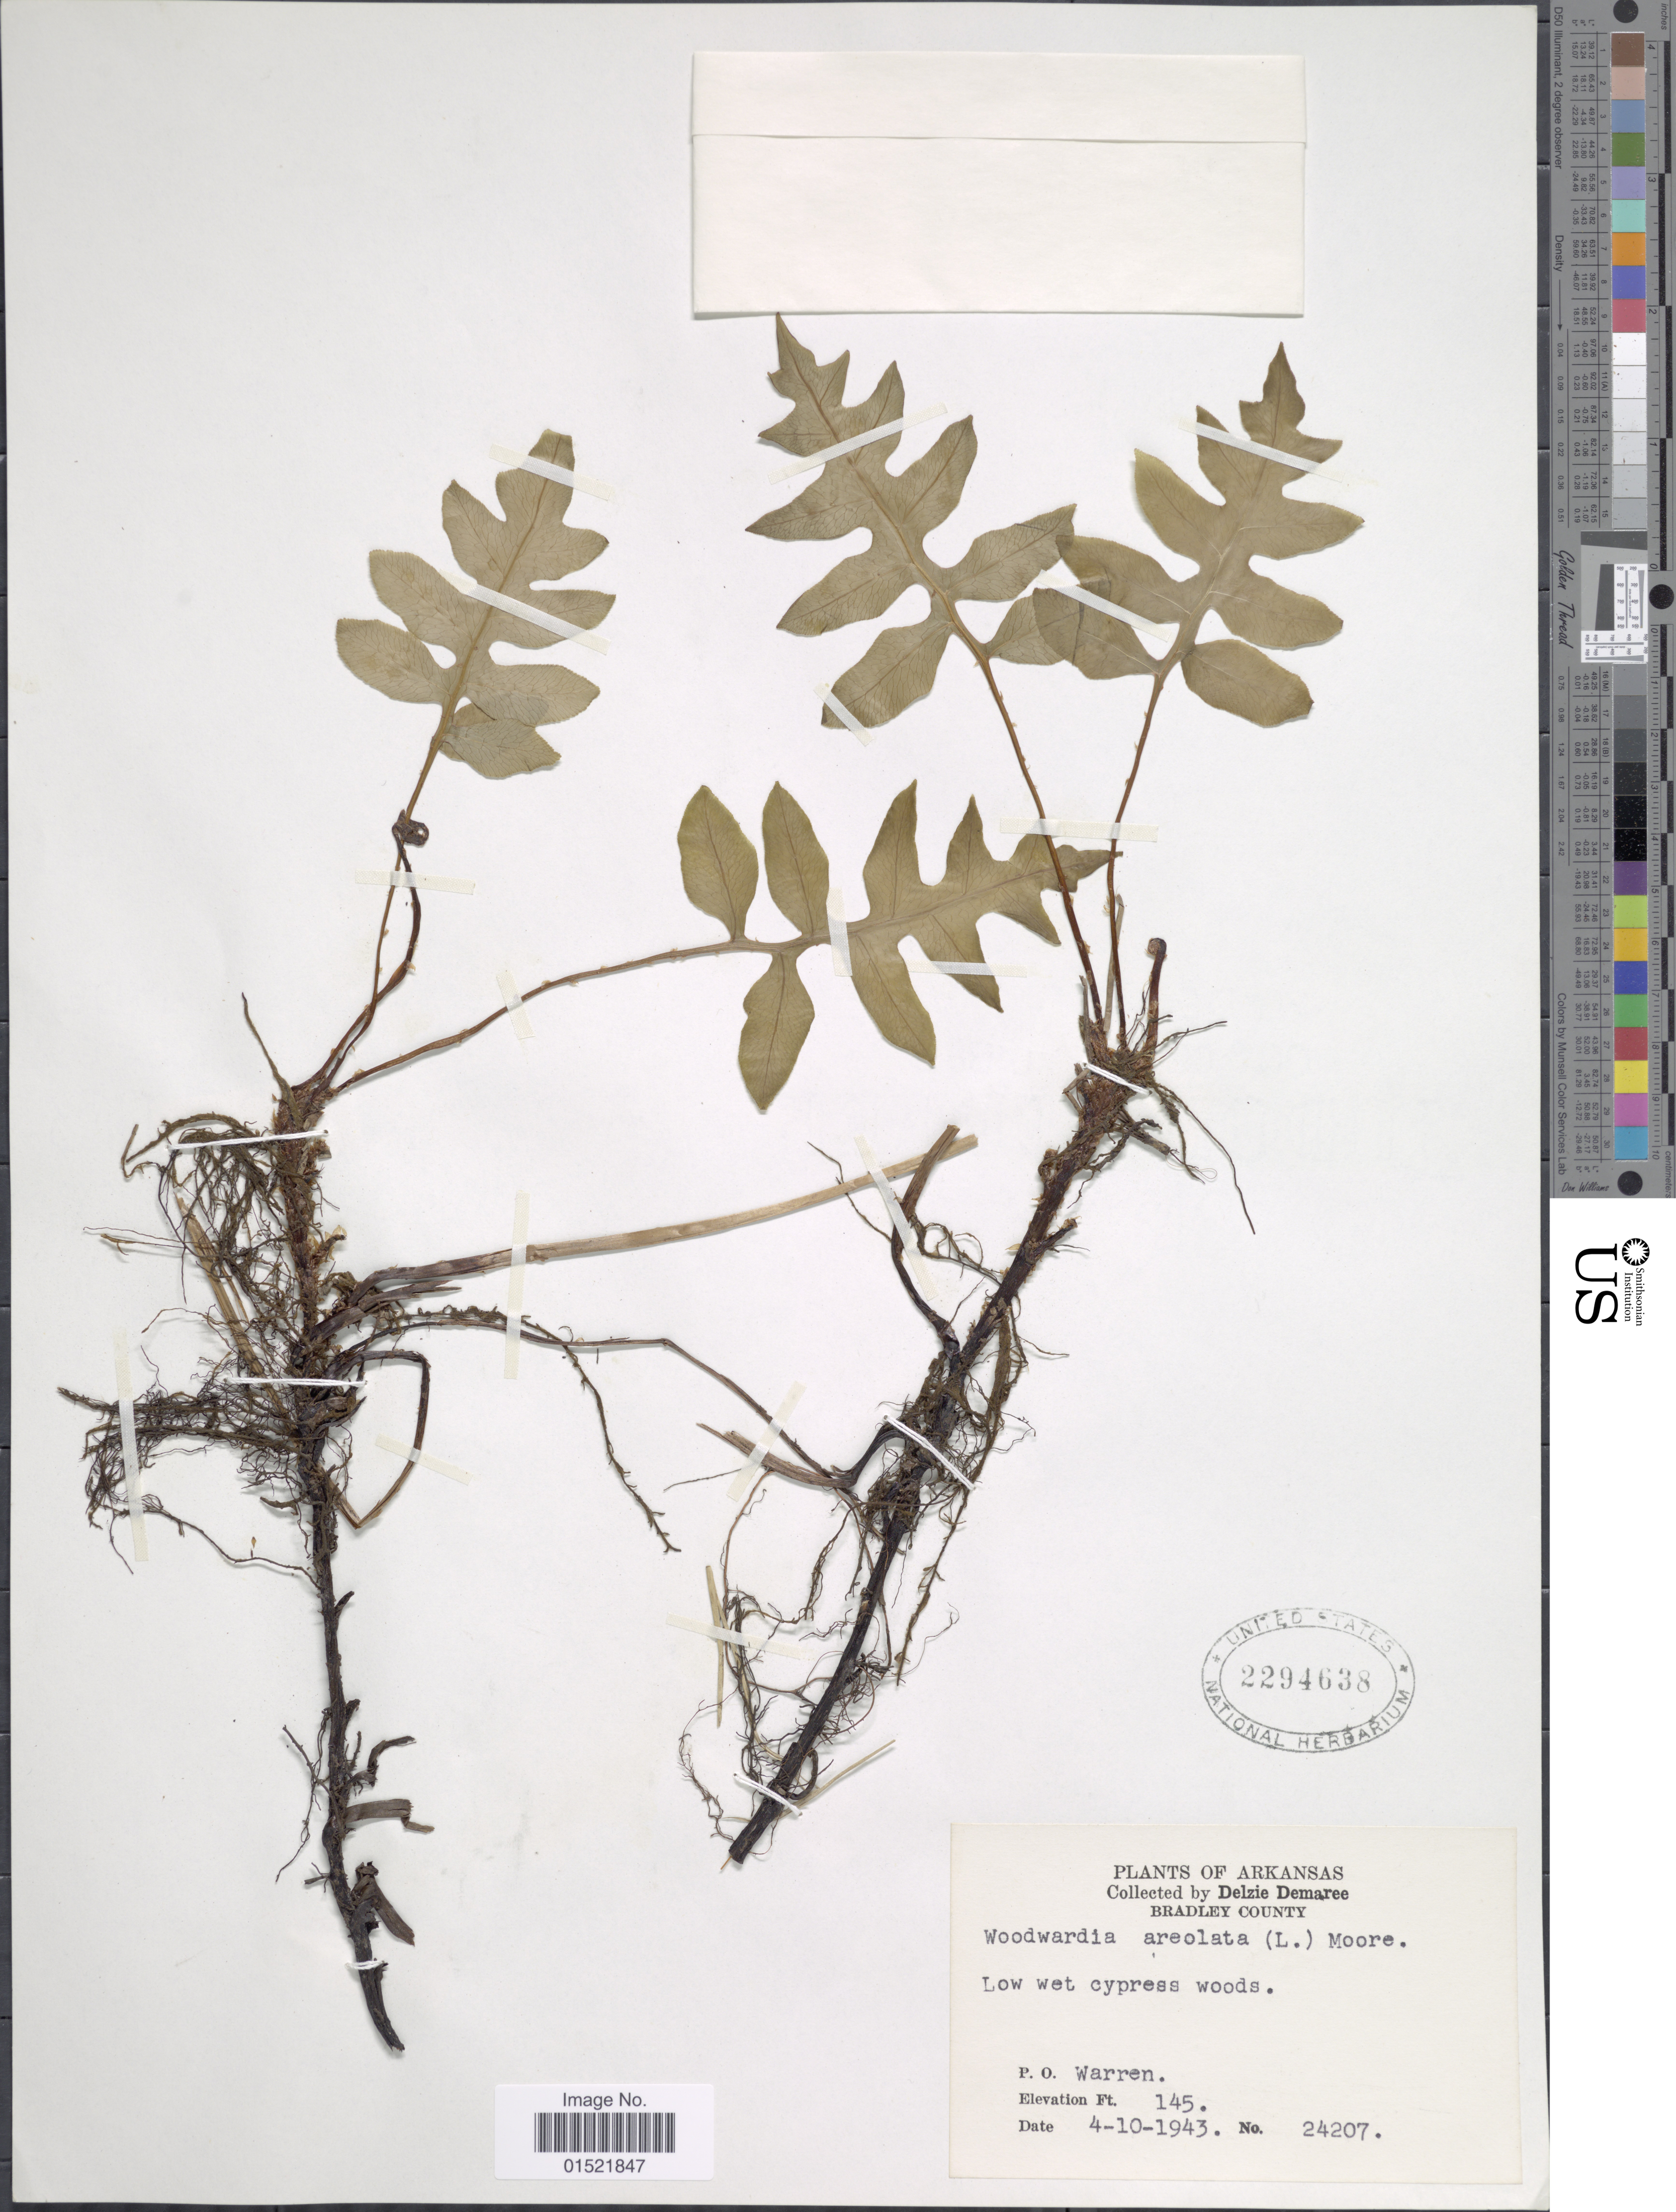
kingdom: Plantae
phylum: Tracheophyta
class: Polypodiopsida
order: Polypodiales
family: Blechnaceae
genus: Woodwardia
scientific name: Woodwardia areolata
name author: (L.) T. Moore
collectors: D. Demaree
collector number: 24207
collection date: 1943-04-10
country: United States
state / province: Arkansas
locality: Bradley County, P. O. Warren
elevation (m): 44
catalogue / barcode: US 2294638